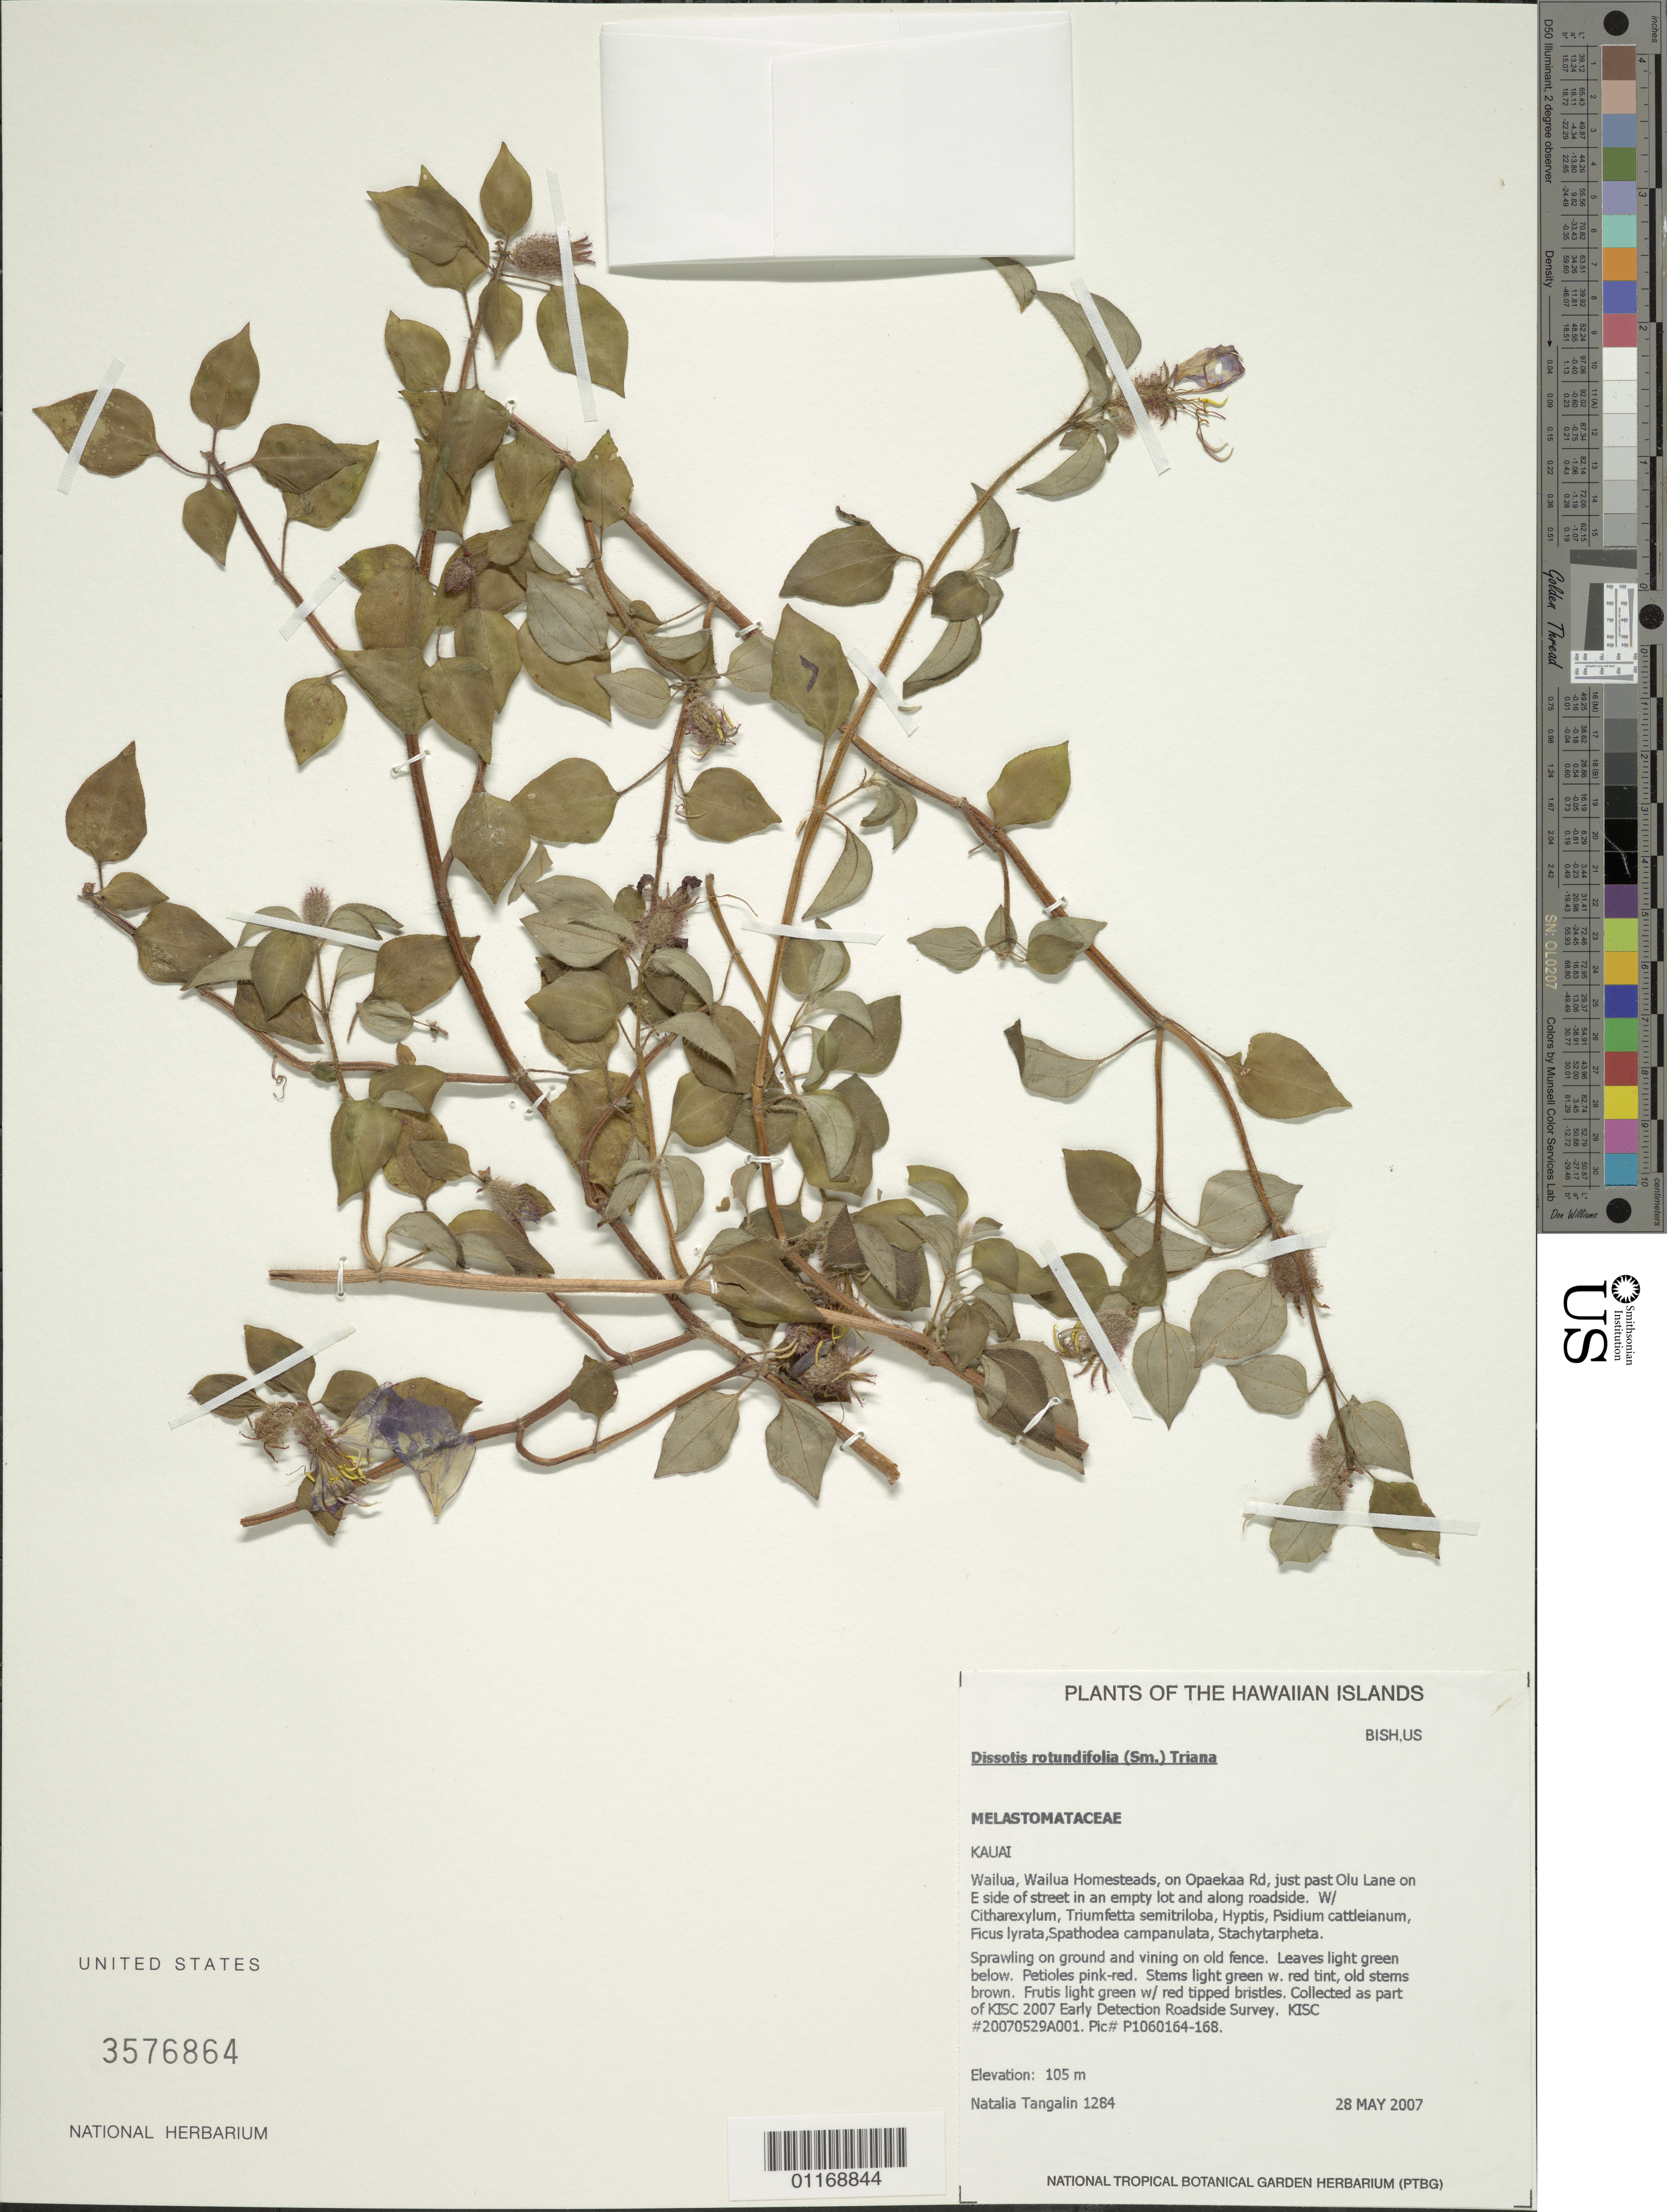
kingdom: Plantae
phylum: Tracheophyta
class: Magnoliopsida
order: Myrtales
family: Melastomataceae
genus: Heterotis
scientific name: Heterotis rotundifolia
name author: (Sm.) Jacq.-Fél.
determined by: Wagner, W. L., (BOT), Smithsonian Institution - National Museum of Natural History (UNITED STATES)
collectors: N. Tangalin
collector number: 1284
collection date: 2007-05-28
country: United States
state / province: Hawaii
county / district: Kauai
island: Kaua'i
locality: Wailua, Wailua homesteads, on Opaekaa Rd, just past Olu Lane on E side of street in an empty lot and along roadside.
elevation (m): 105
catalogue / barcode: US 3576864